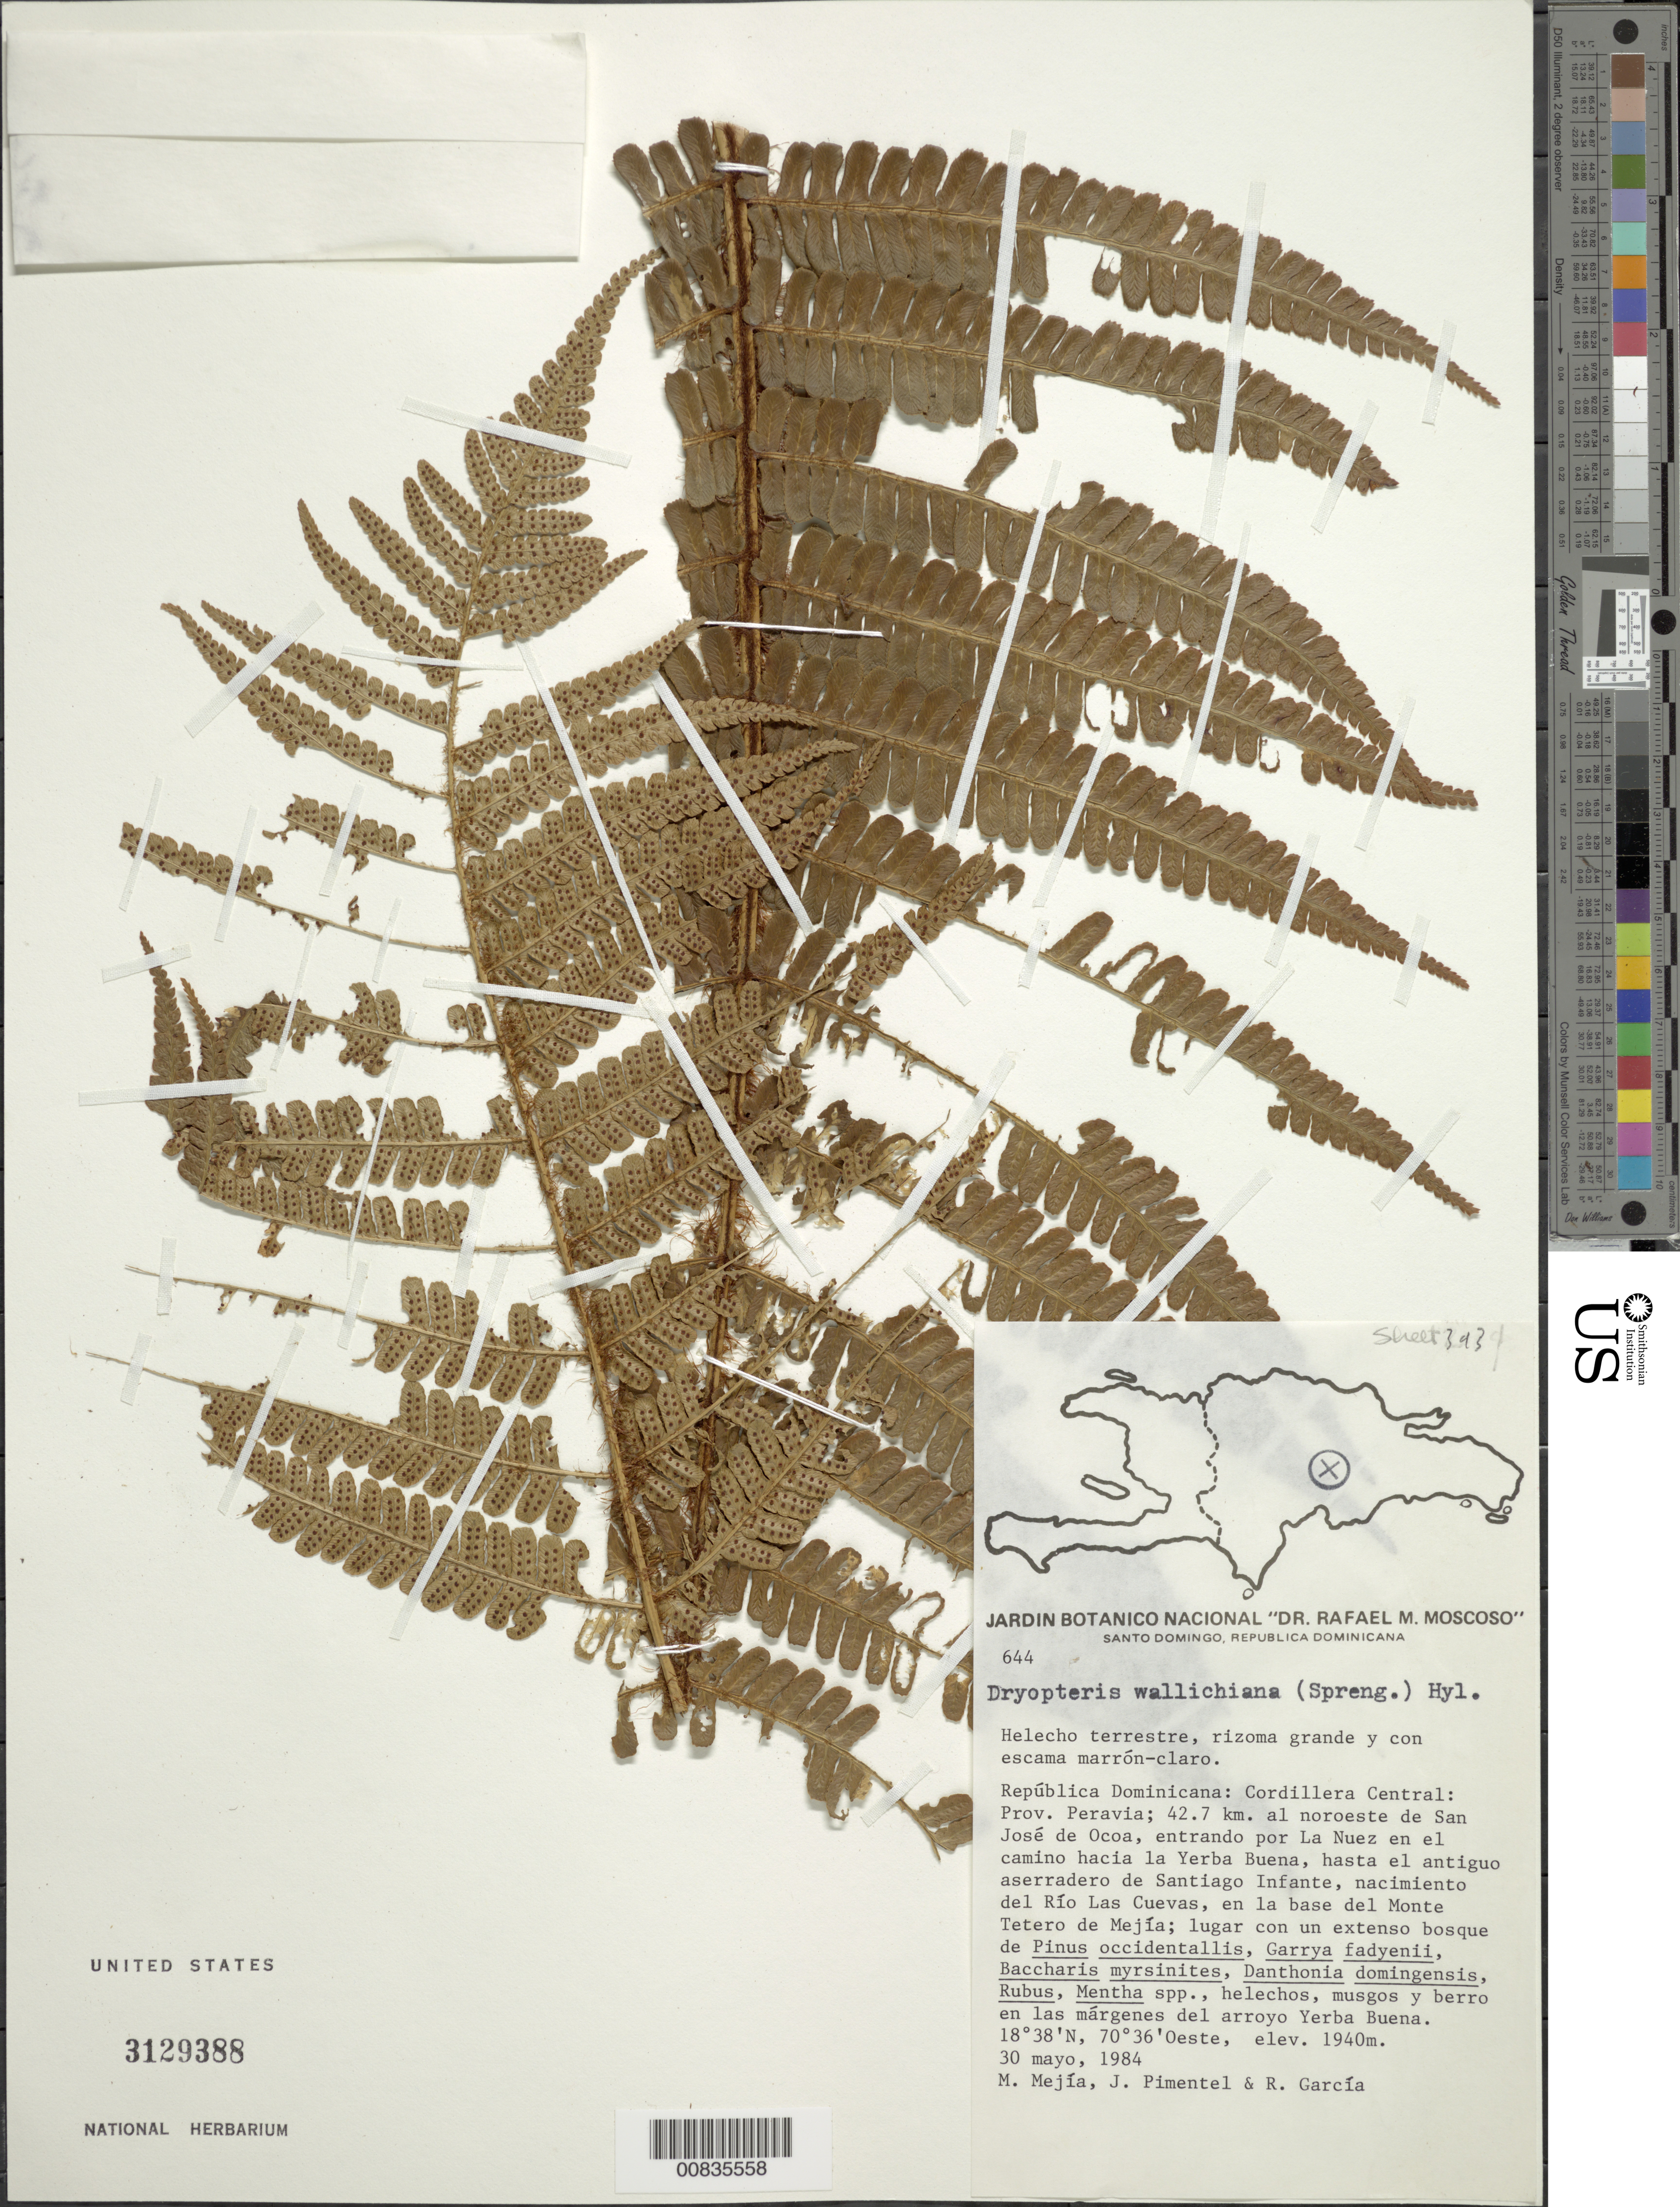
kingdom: Plantae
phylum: Tracheophyta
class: Polypodiopsida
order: Polypodiales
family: Dryopteridaceae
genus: Dryopteris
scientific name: Dryopteris wallichiana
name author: (Spreng.) Hyl.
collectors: M. Mejia, J. Pimentel & R. G. García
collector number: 644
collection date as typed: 30 May 1984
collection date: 1984-05-30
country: Dominican Republic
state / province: Peravia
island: Hispaniola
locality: Cordillera Central; 42.7 km NW de San José de Ocoa, entrando por La Nuez en el camino hacia la Yerba Buena, Santiago Infante, del Río Las Cuevas, base del Monte Tetero de Mejía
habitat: Lugar con un extenso bosque de Pinus occidentalis, Garrya fadyenii, Baccharis myrsinites, helechos, musgos y berro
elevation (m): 1940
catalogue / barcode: US 3129388